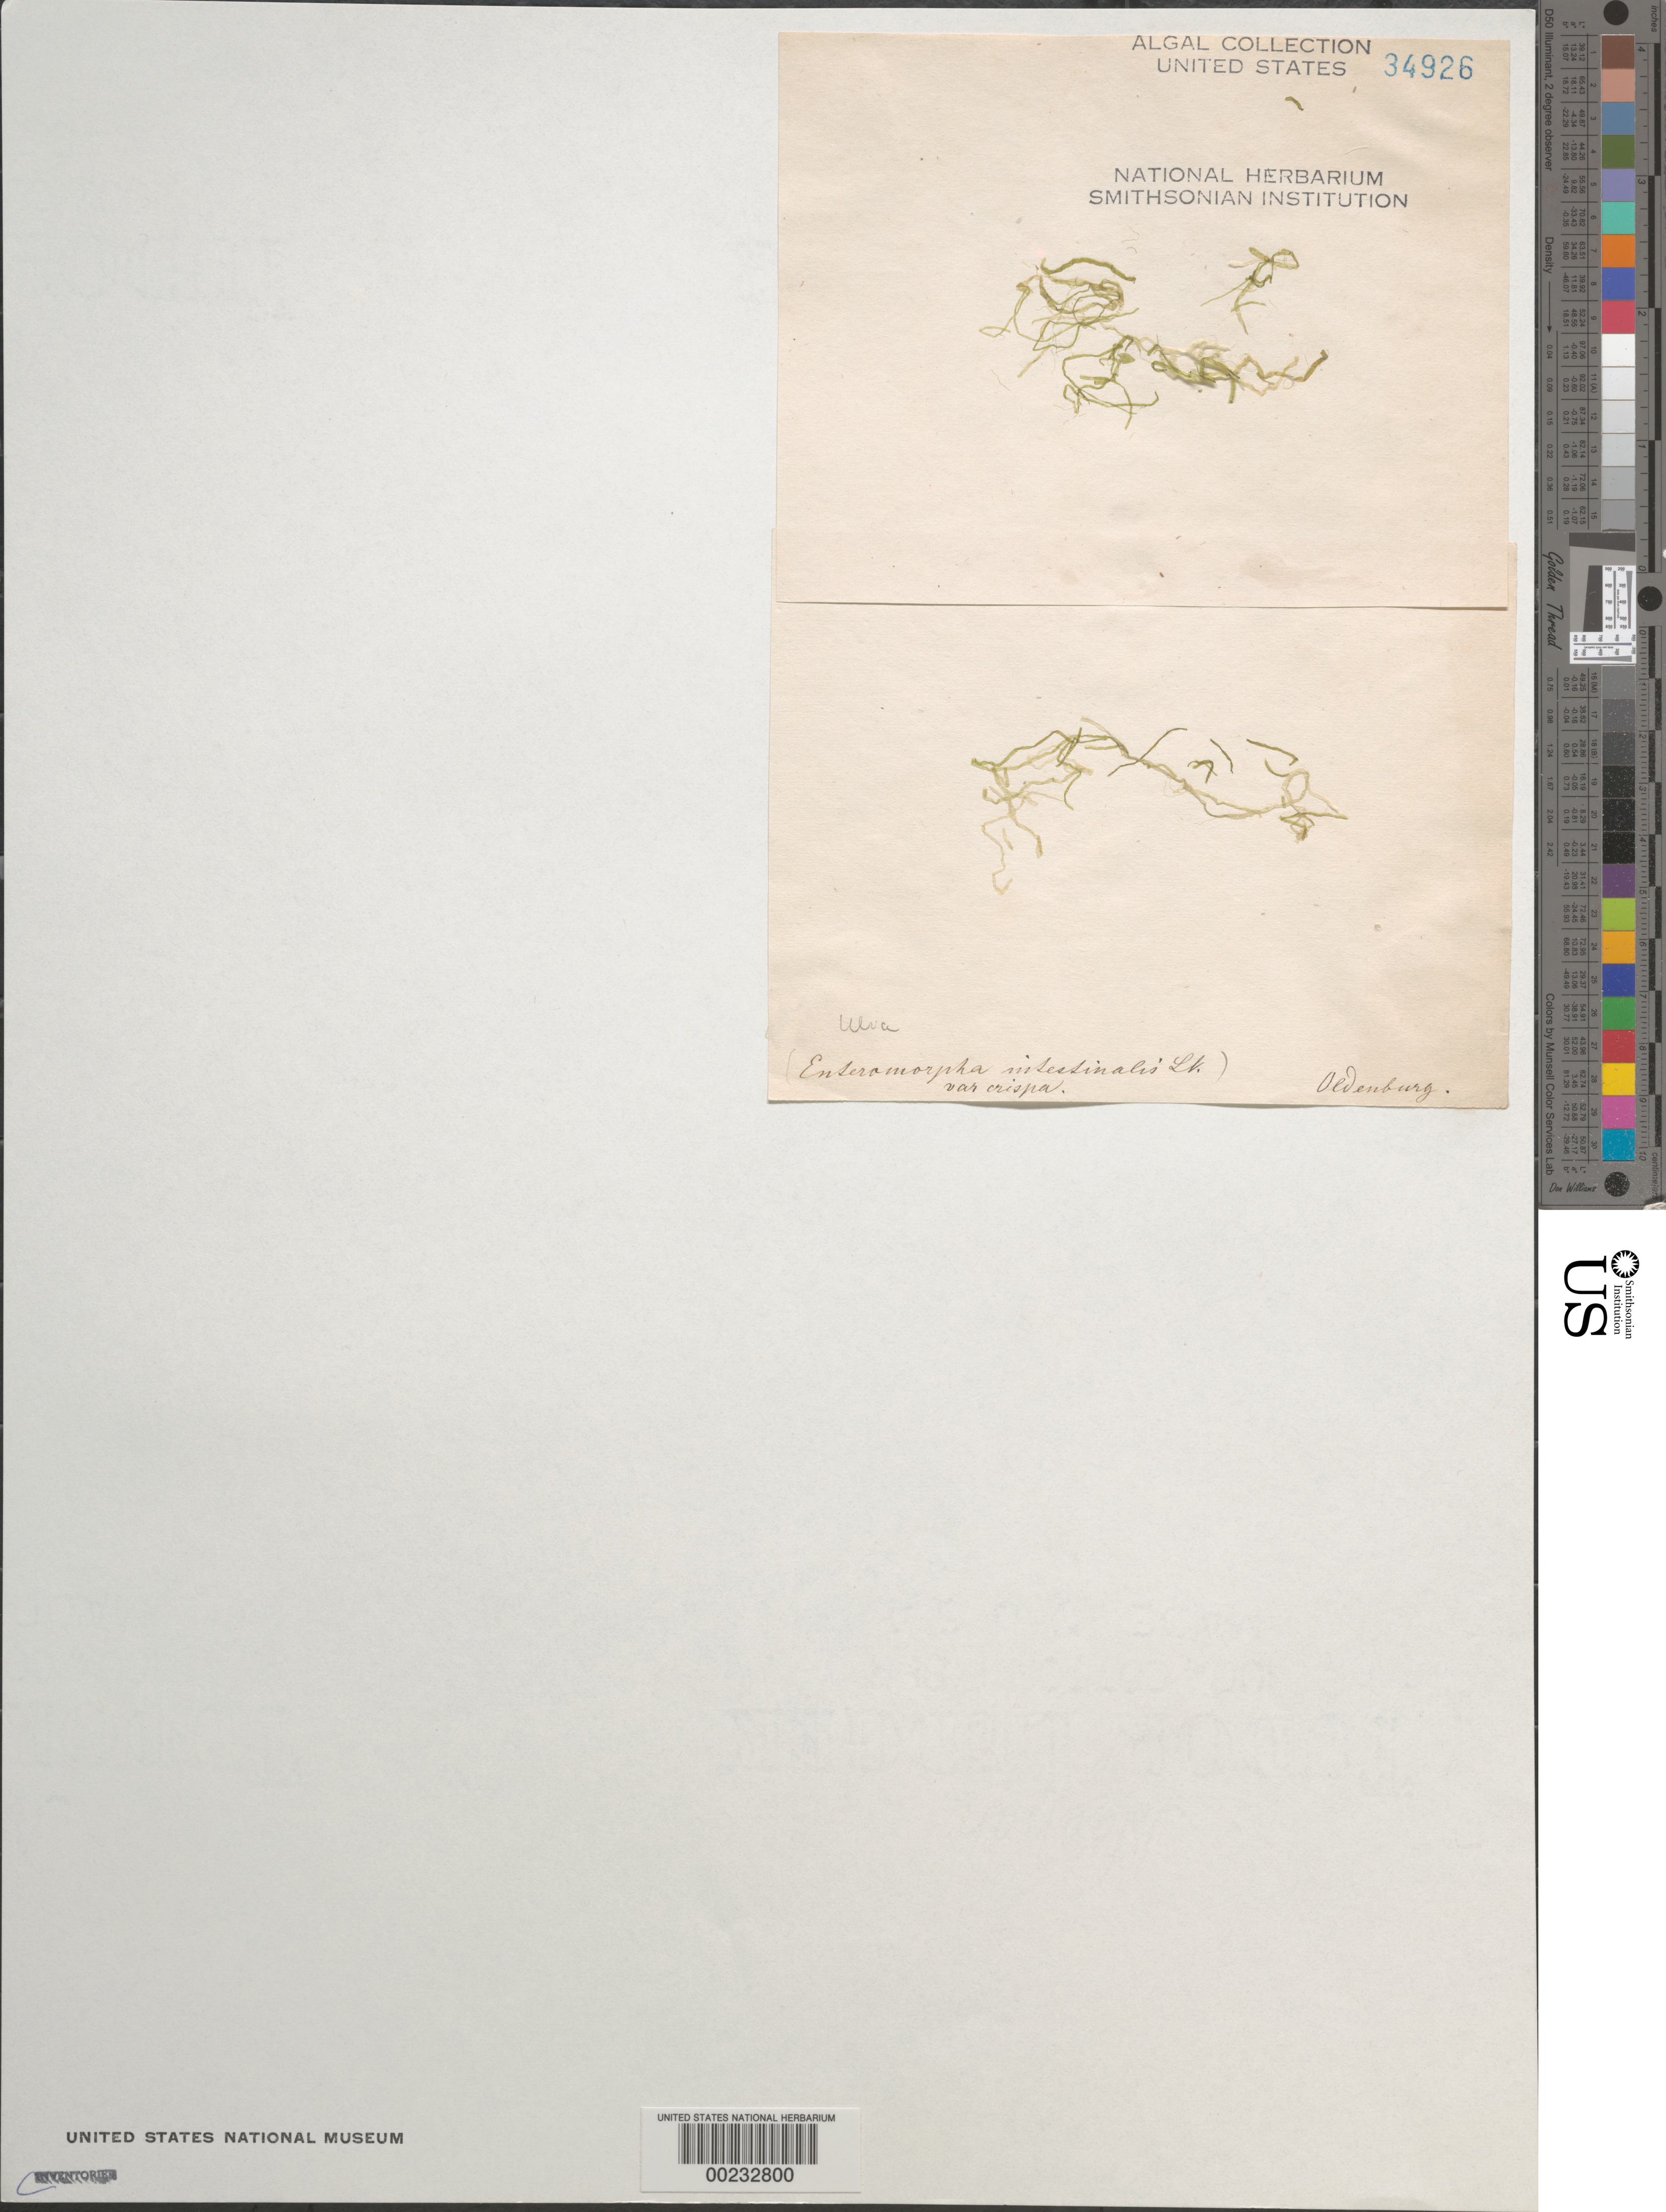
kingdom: Plantae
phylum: Chlorophyta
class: Ulvophyceae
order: Ulvales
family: Ulvaceae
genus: Ulva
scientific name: Ulva intestinalis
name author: L.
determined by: Algae name updating Project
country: Germany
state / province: Niedersachsen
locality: Oldenburg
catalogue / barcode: US 34926